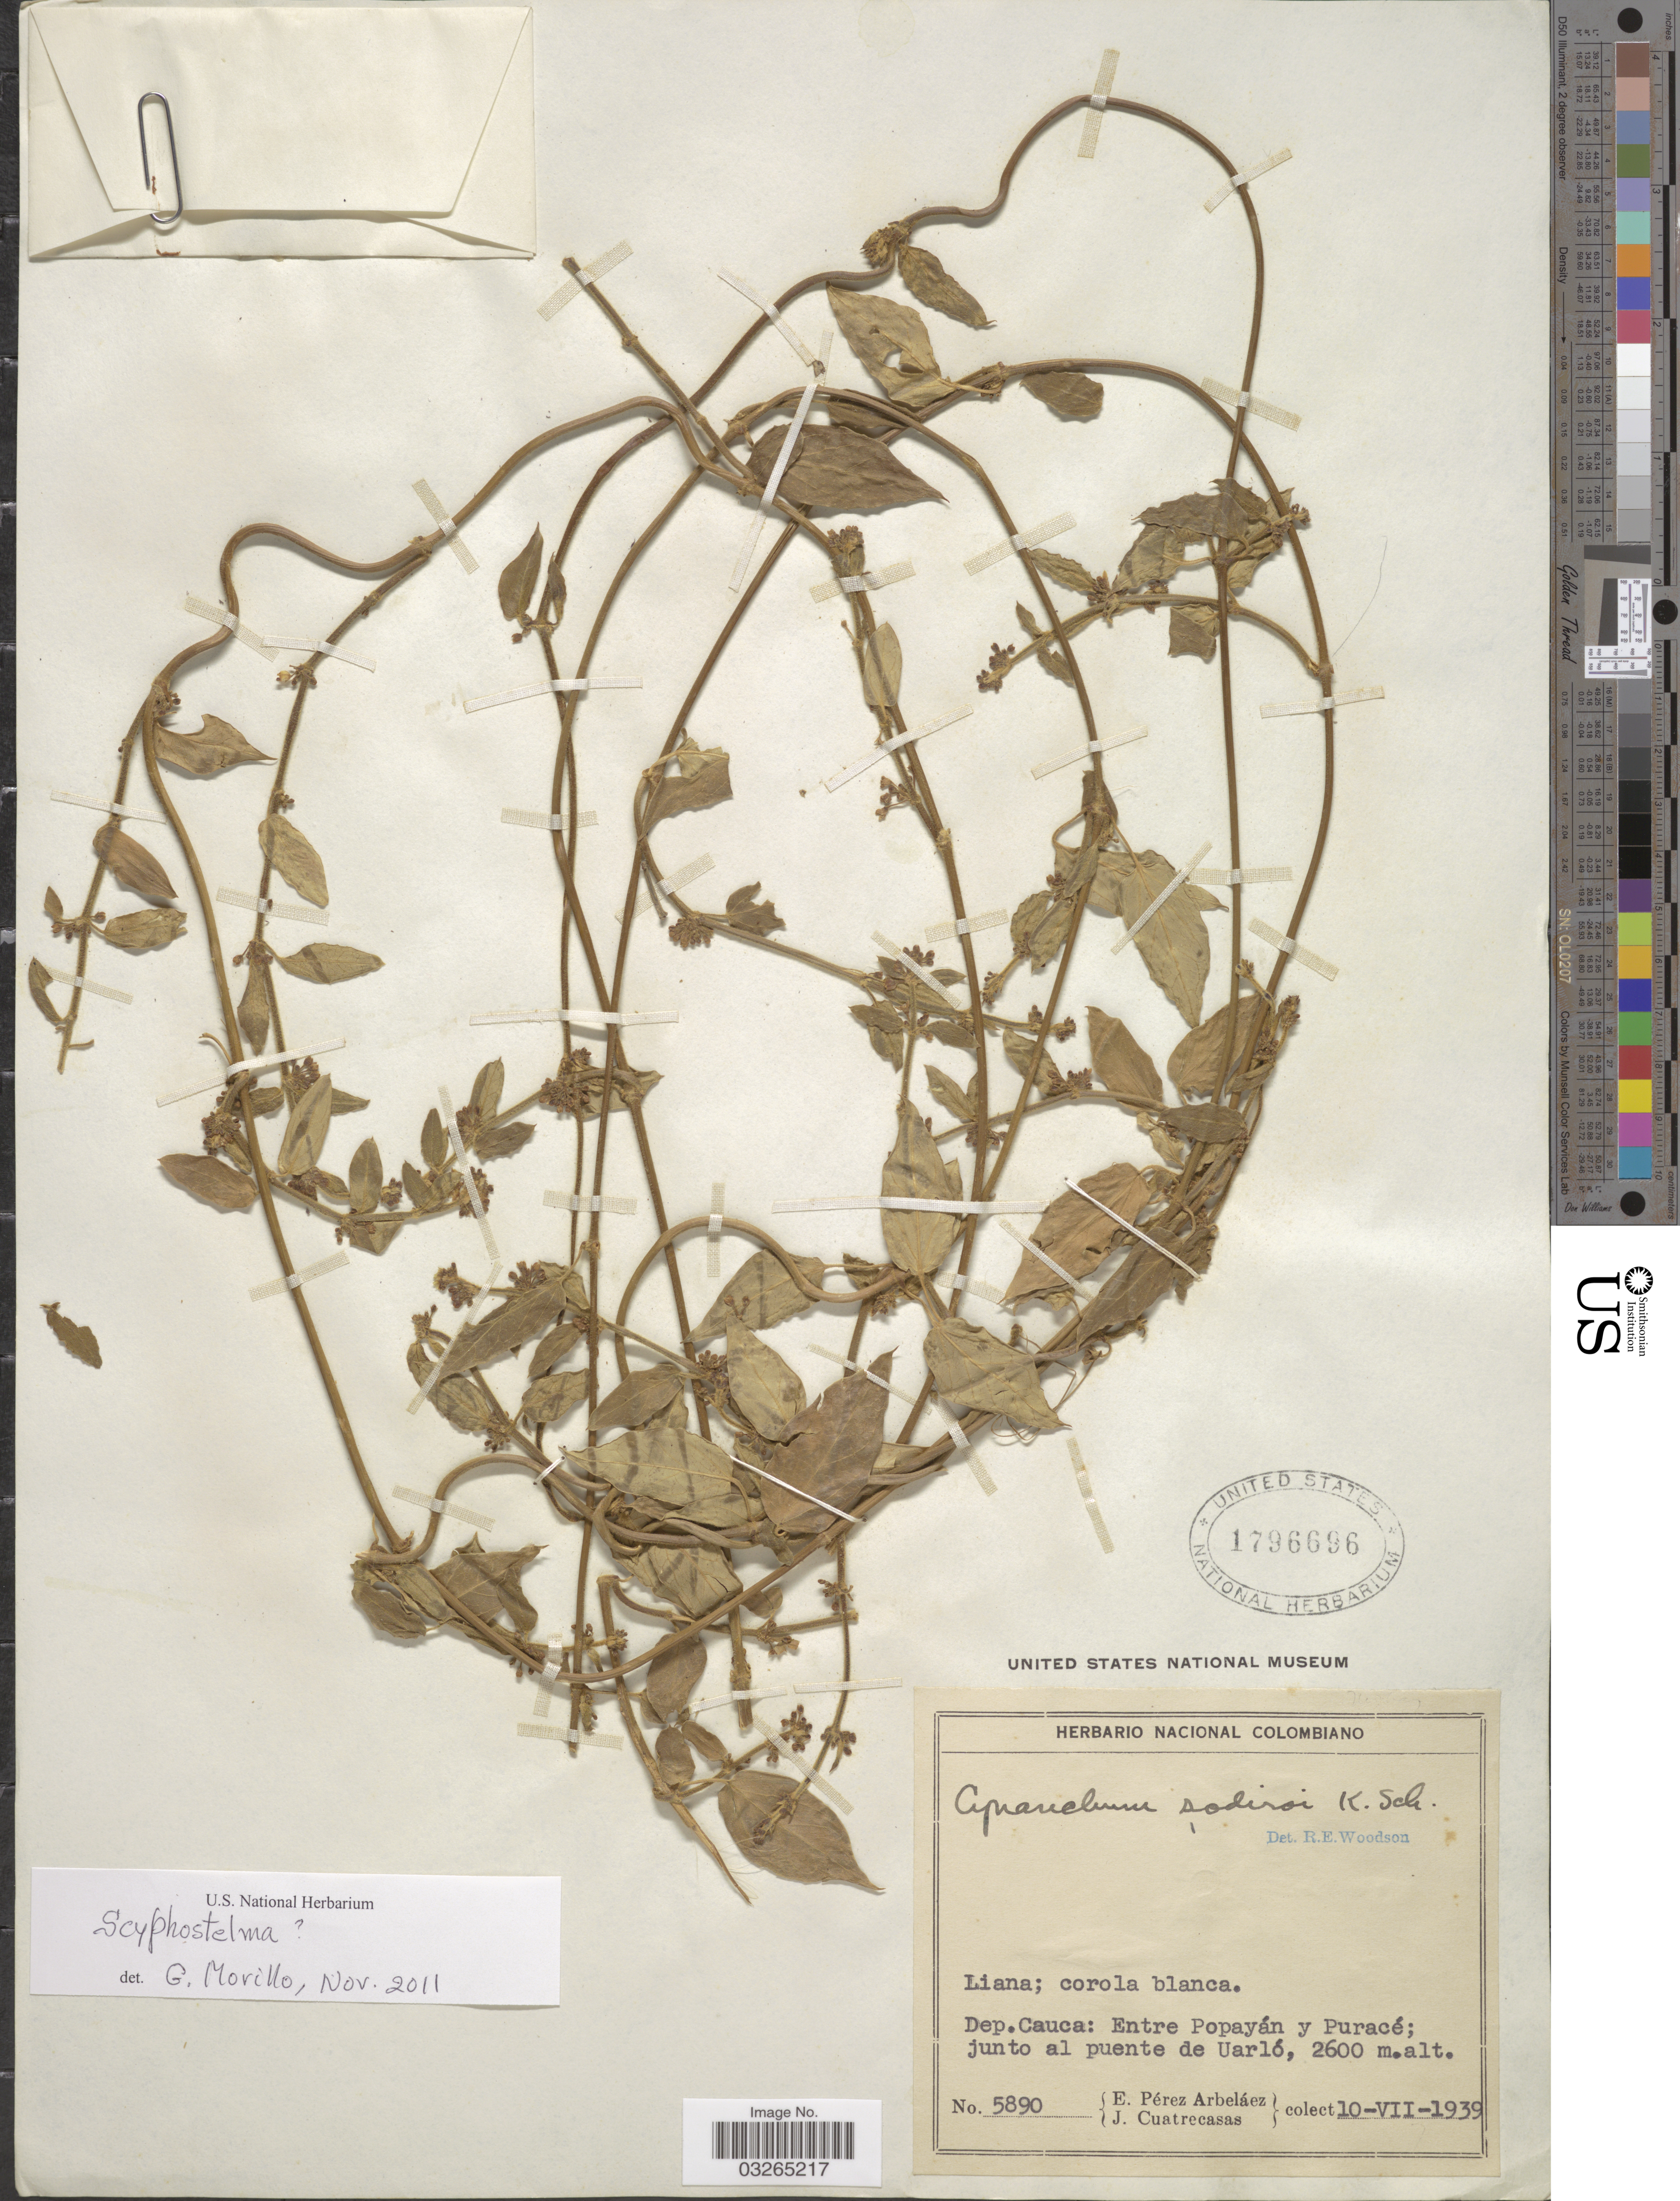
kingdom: Plantae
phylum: Tracheophyta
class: Magnoliopsida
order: Gentianales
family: Apocynaceae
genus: Scyphostelma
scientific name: Scyphostelma sp.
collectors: E. Pérez Arbeláez & J. Cuatrecasas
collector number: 5890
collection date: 1939-07-10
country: Colombia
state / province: Cauca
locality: Dep. Cauca: Entre Popayán y Puracé; junto al puente de Uarló.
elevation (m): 2600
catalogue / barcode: US 1796696